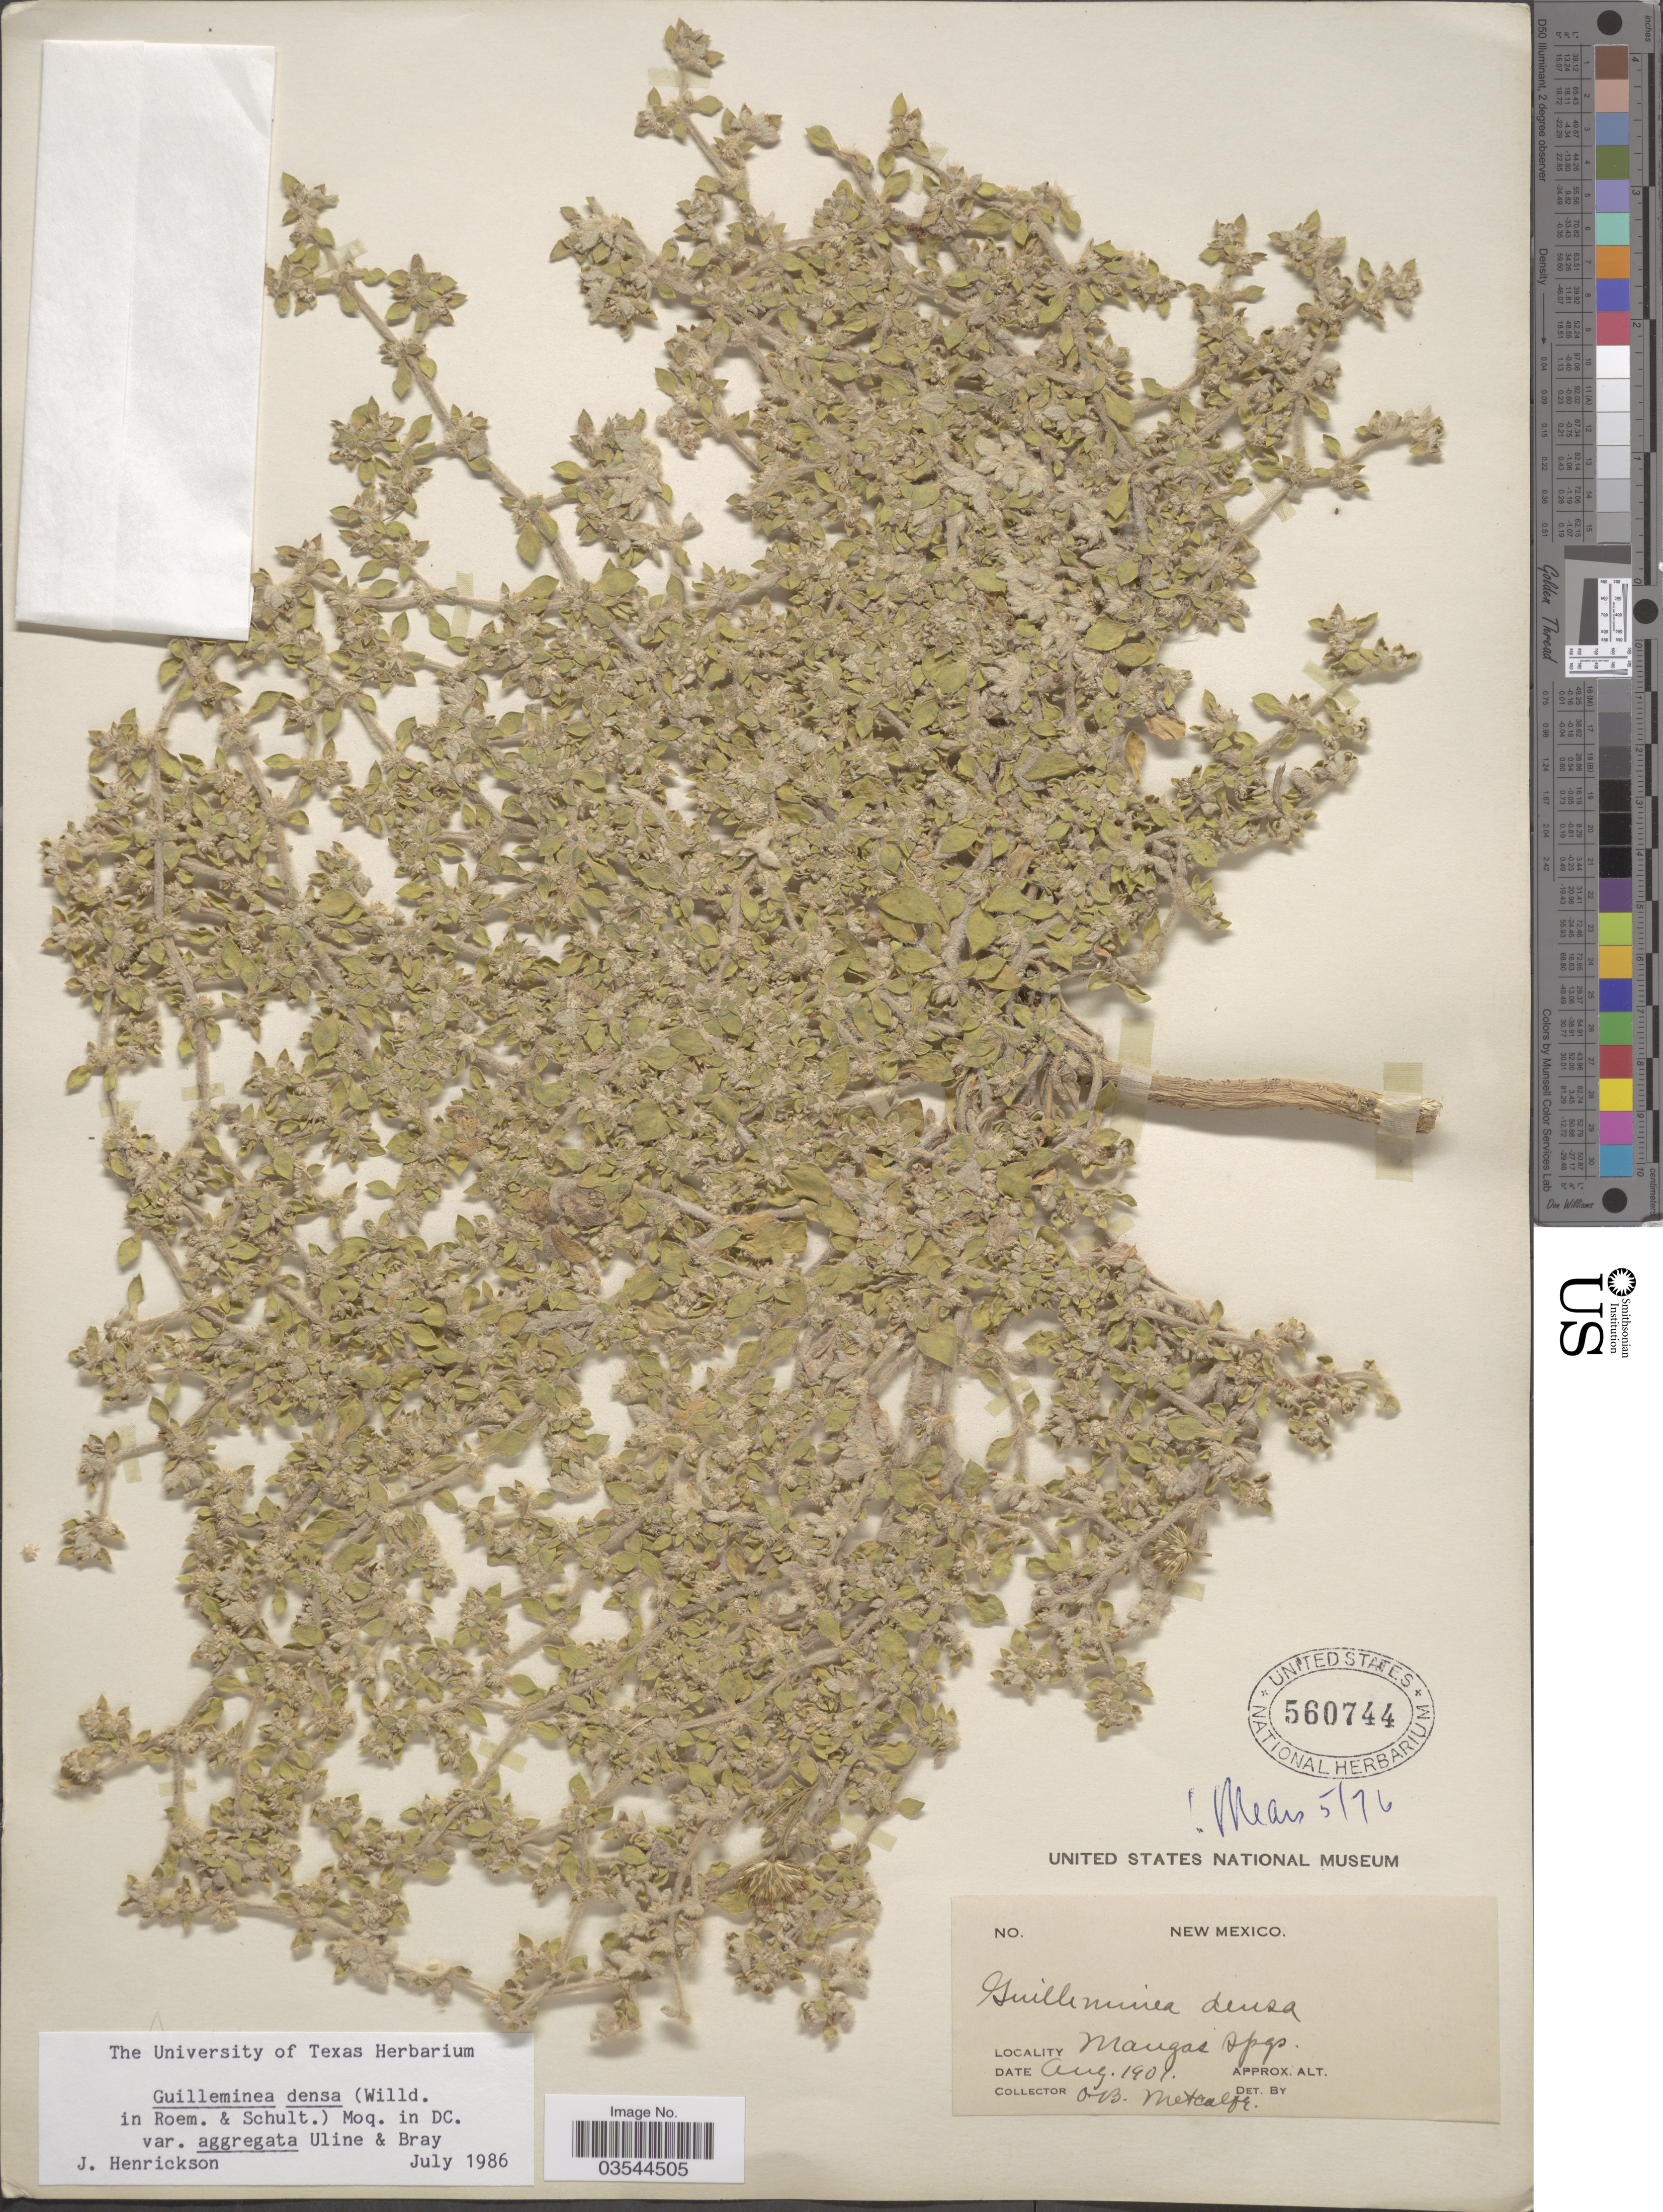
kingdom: Plantae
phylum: Tracheophyta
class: Magnoliopsida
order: Caryophyllales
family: Amaranthaceae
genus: Guilleminea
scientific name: Guilleminea densa var. aggregata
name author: Uline & W.L. Bray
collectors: O. B. Metcalfe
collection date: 1901-08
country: United States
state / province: New Mexico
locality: Mangas Spgs.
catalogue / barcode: US 560744